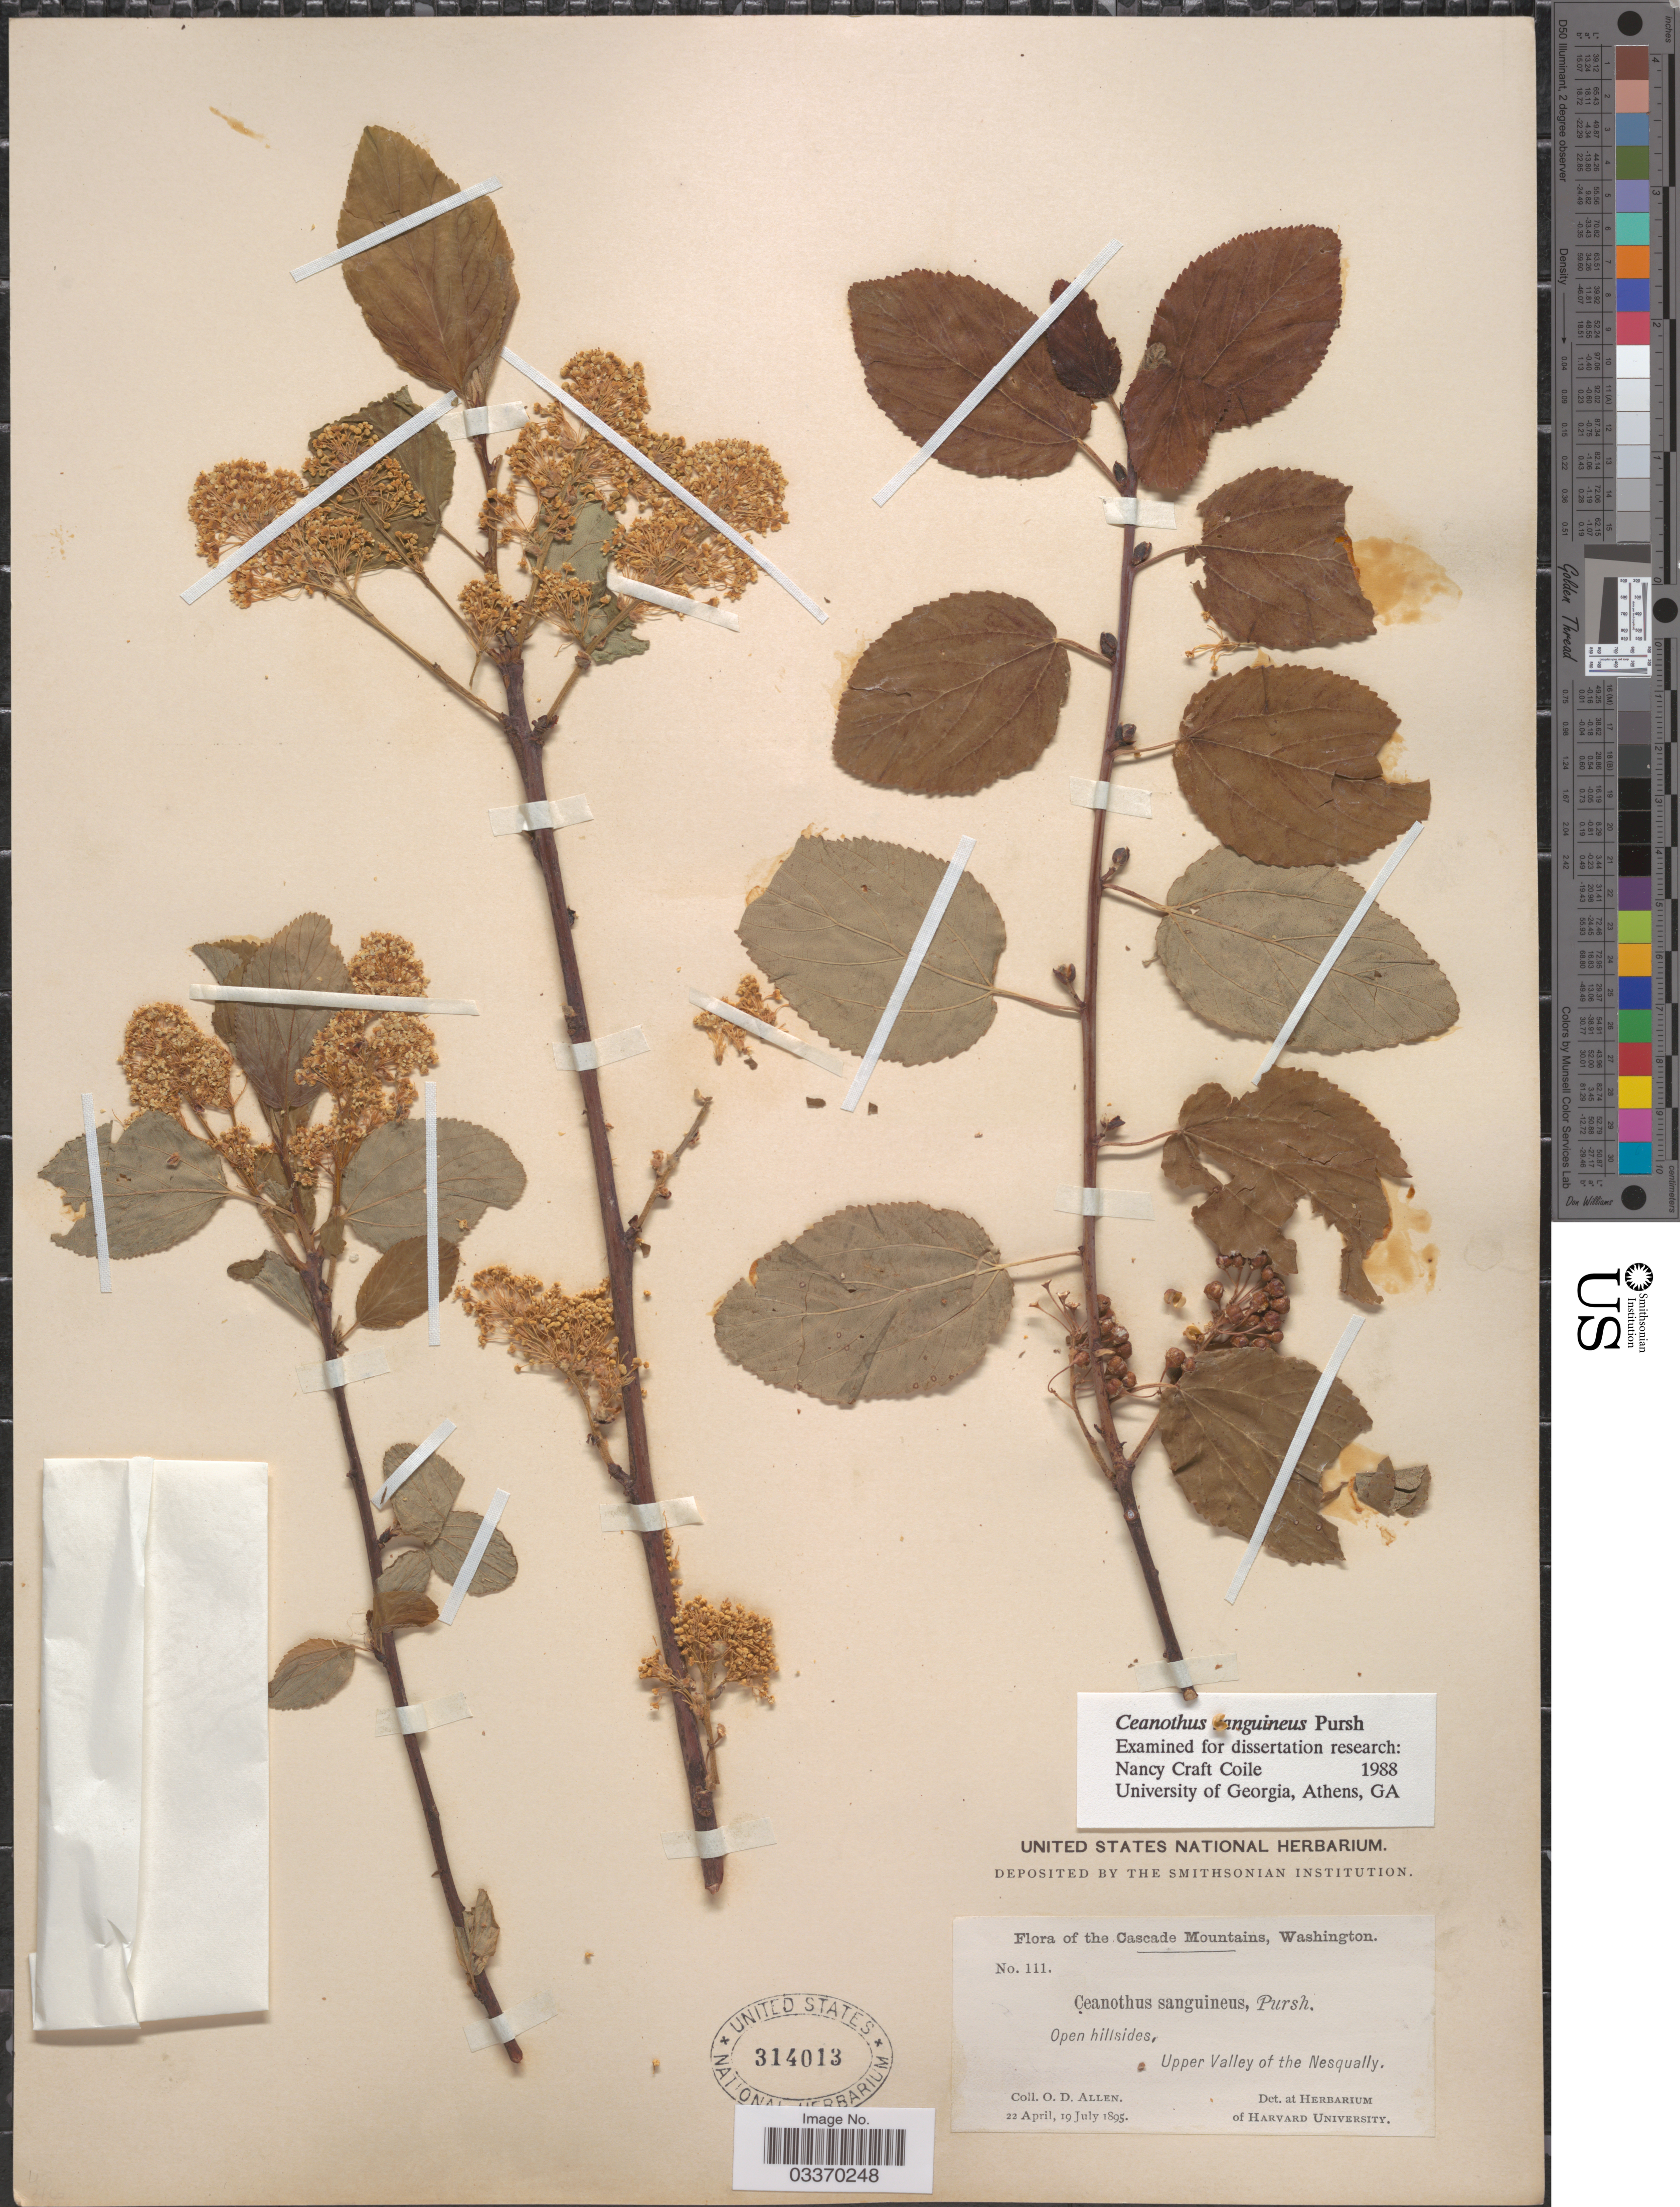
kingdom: Plantae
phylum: Tracheophyta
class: Magnoliopsida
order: Rosales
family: Rhamnaceae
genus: Ceanothus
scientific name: Ceanothus sanguineus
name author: Pursh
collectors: O. D. Allen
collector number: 111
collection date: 1895-04-22/1895-07-19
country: United States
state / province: Washington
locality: The Cascade Mountains, Upper Valley of the Nesqually.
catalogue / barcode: US 314013